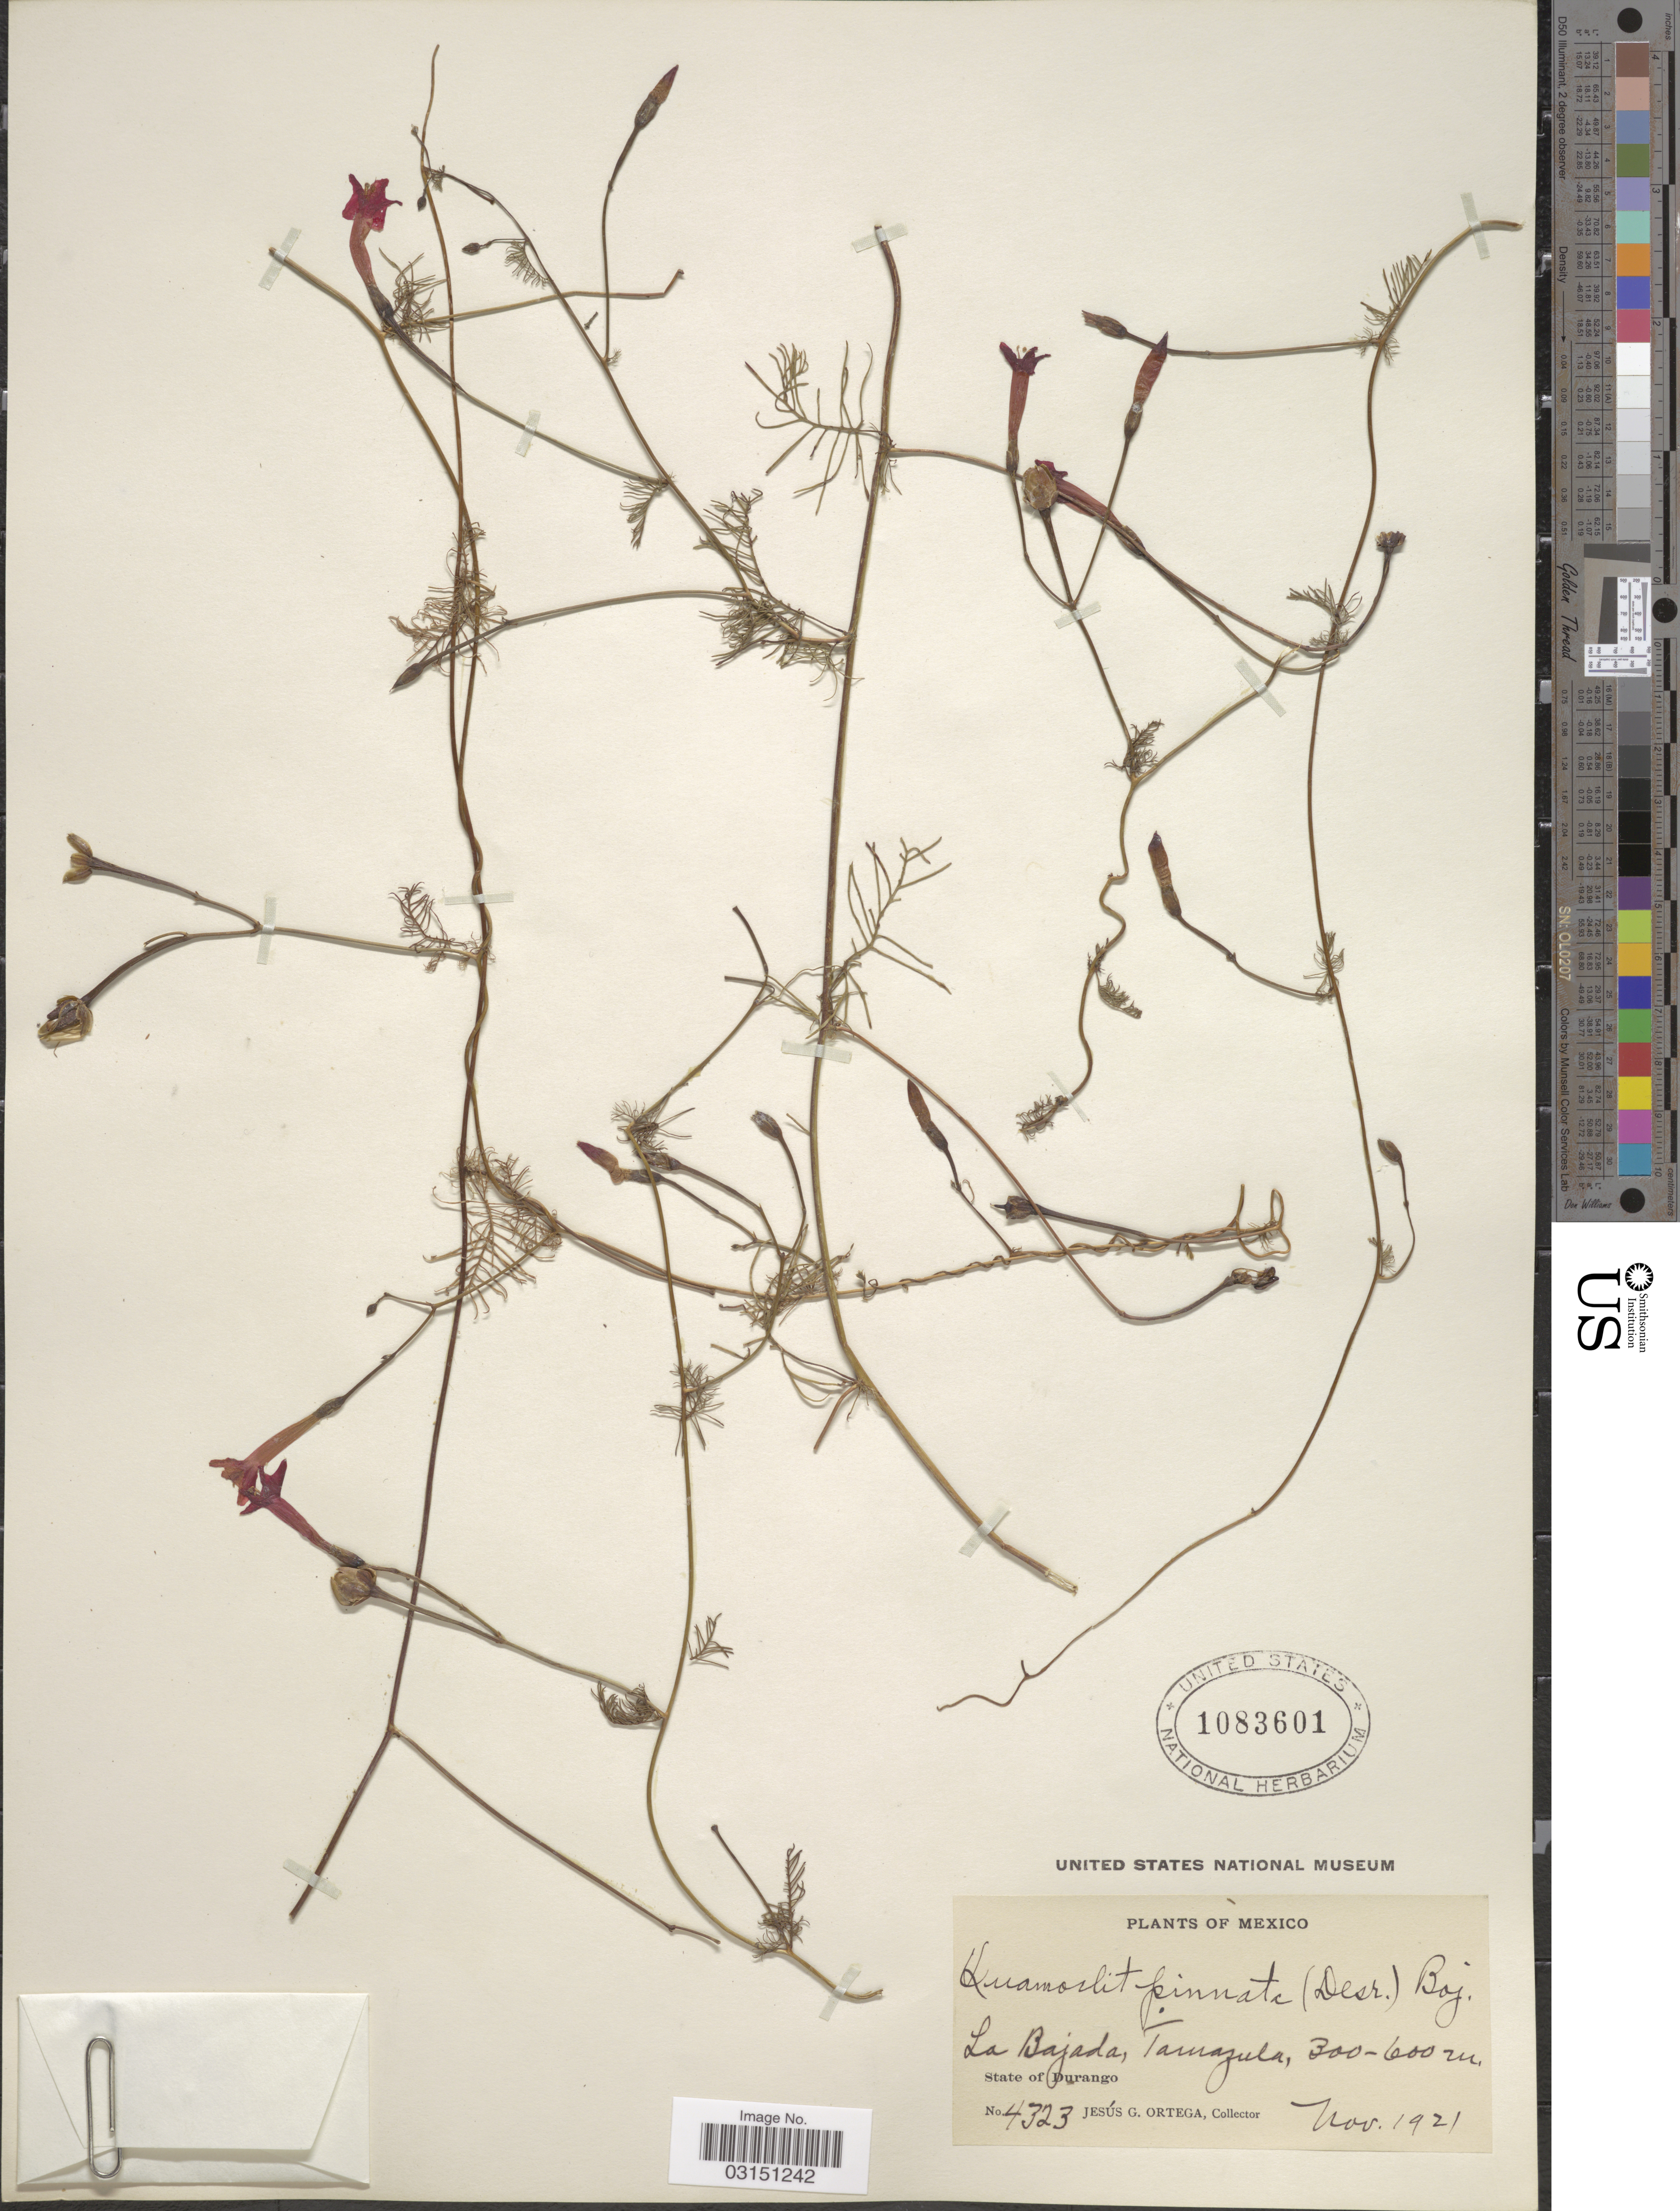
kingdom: Plantae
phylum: Tracheophyta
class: Magnoliopsida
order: Solanales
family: Convolvulaceae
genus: Ipomoea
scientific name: Ipomoea quamoclit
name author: L.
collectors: J. Ortega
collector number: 4323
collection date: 1921-11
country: Mexico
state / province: Durango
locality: La Bajada, Tamazula.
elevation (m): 300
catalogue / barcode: US 1083601